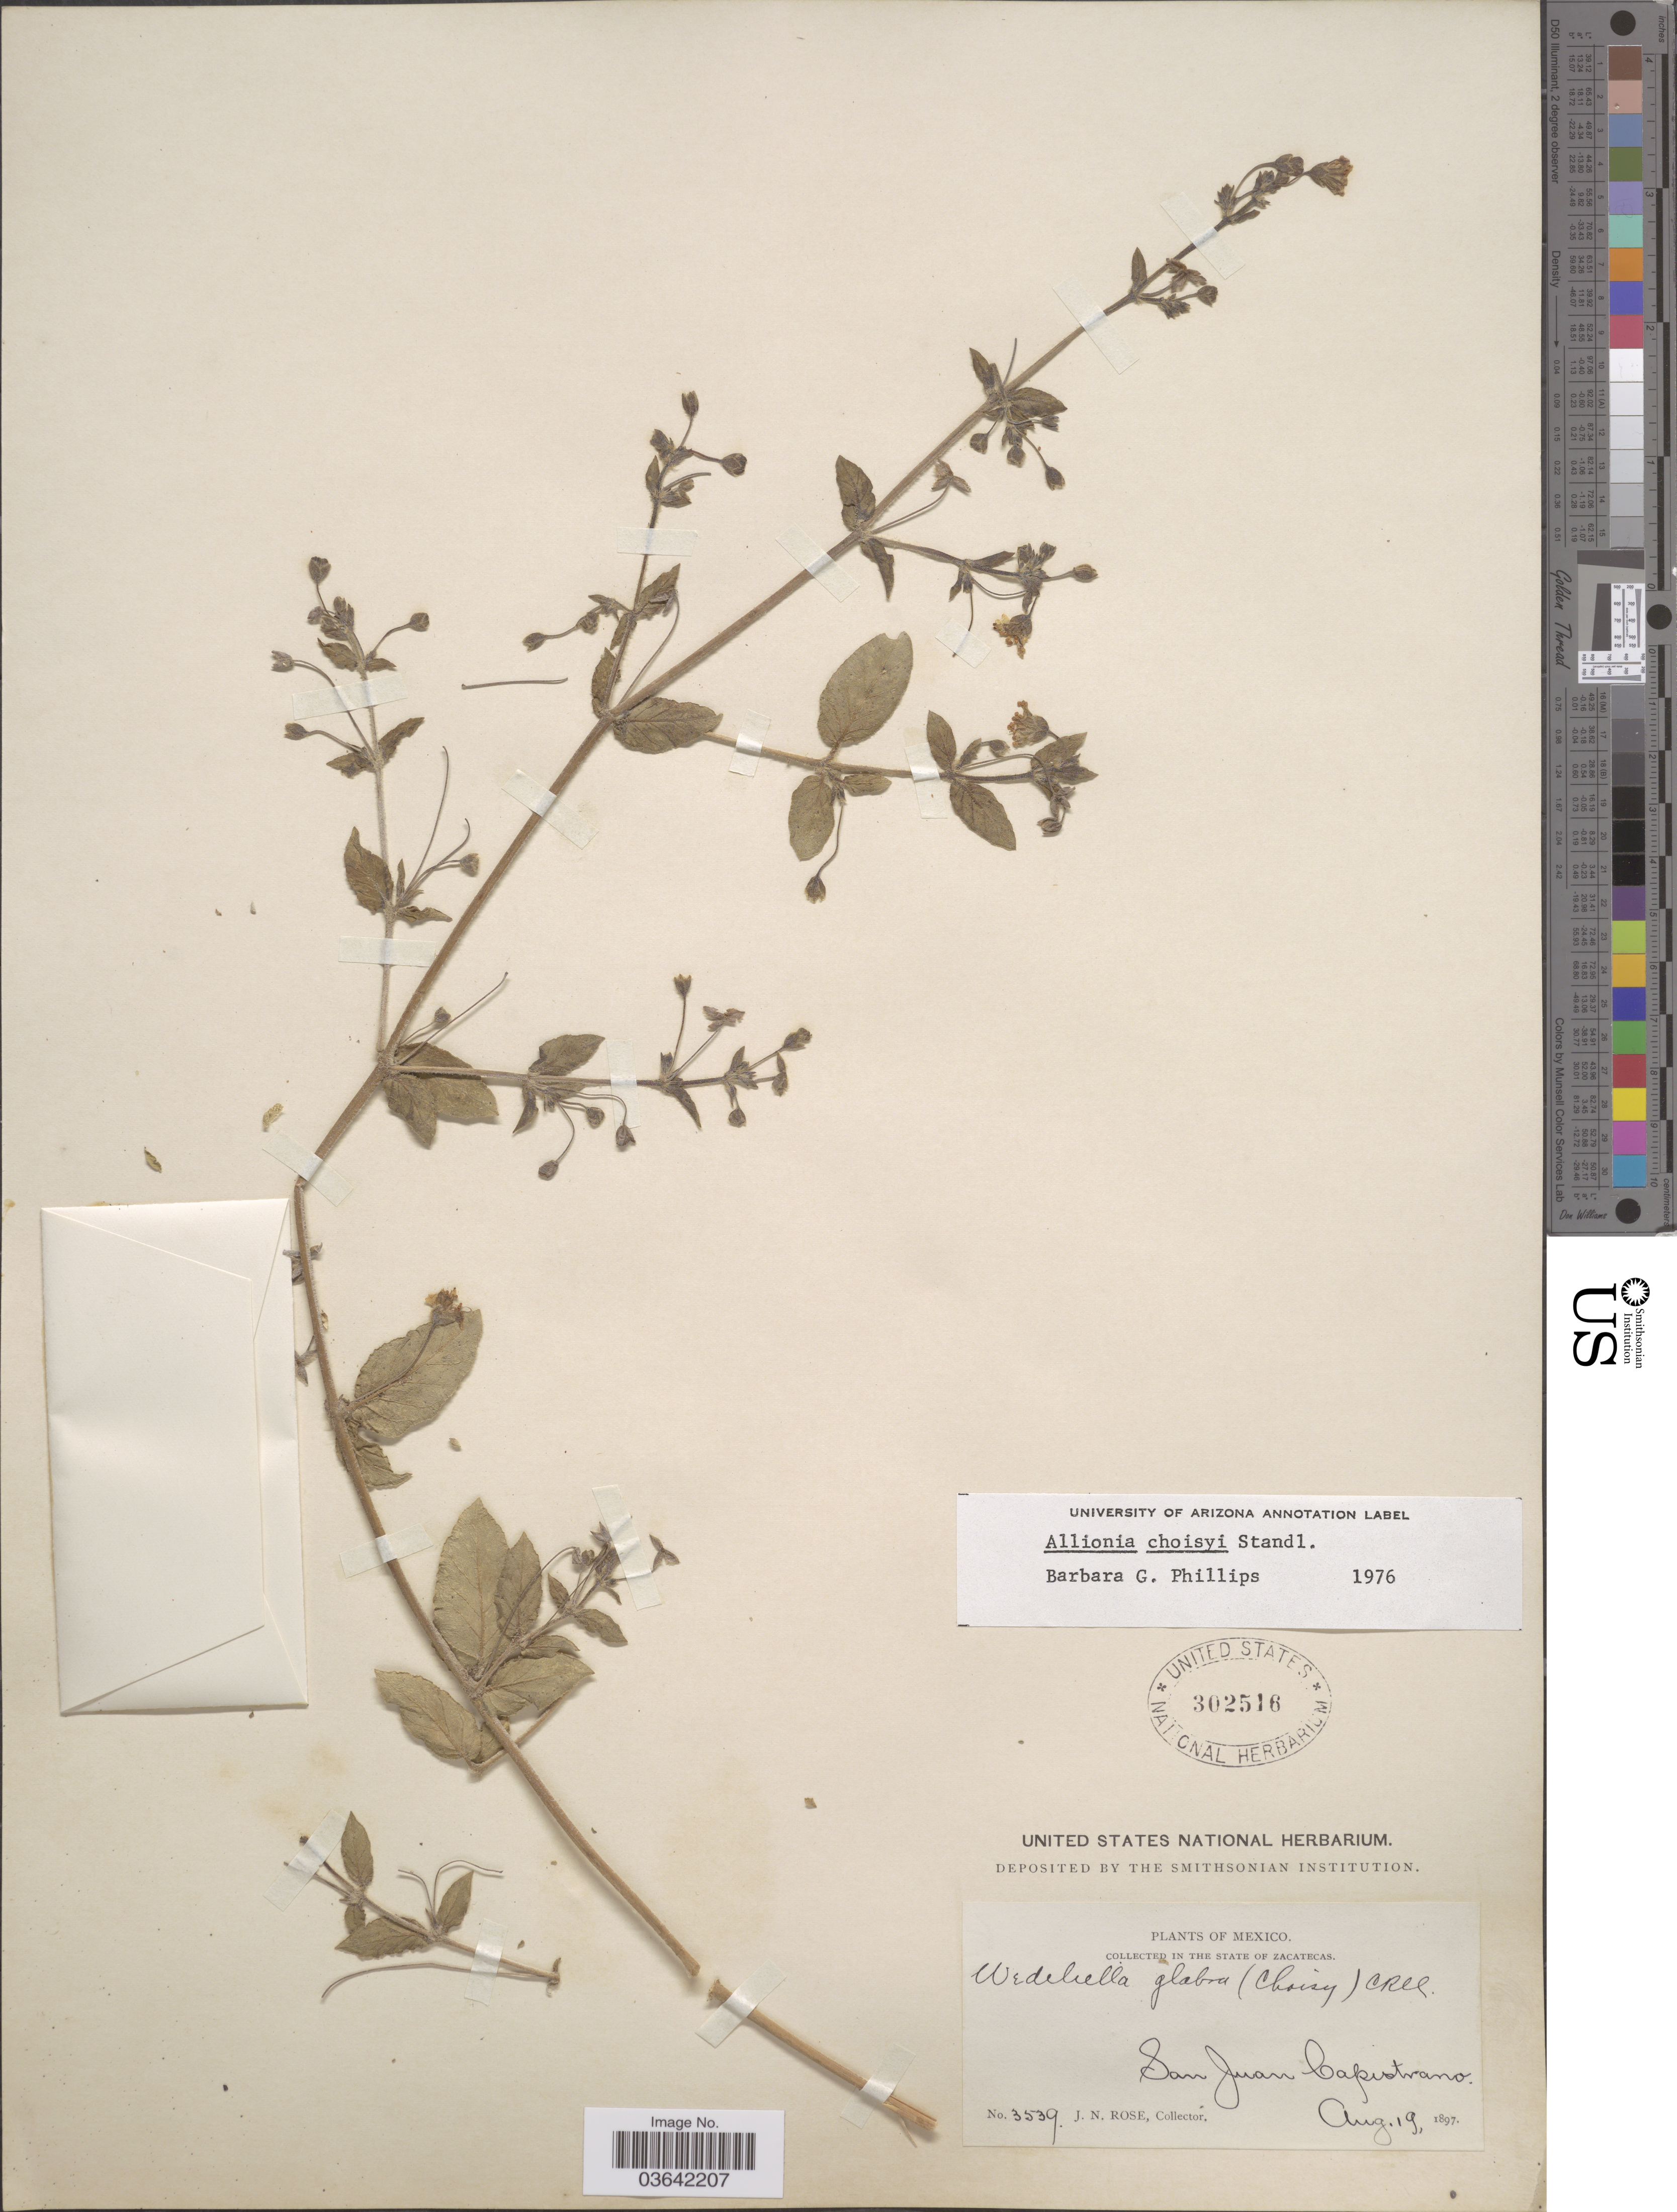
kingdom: Plantae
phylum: Tracheophyta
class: Magnoliopsida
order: Caryophyllales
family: Nyctaginaceae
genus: Allionia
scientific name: Allionia choisyi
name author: Standl.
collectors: J. N. Rose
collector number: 3539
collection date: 1897-08-19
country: Mexico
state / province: Zacatecas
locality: San Juan Capistrano.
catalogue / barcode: US 302516